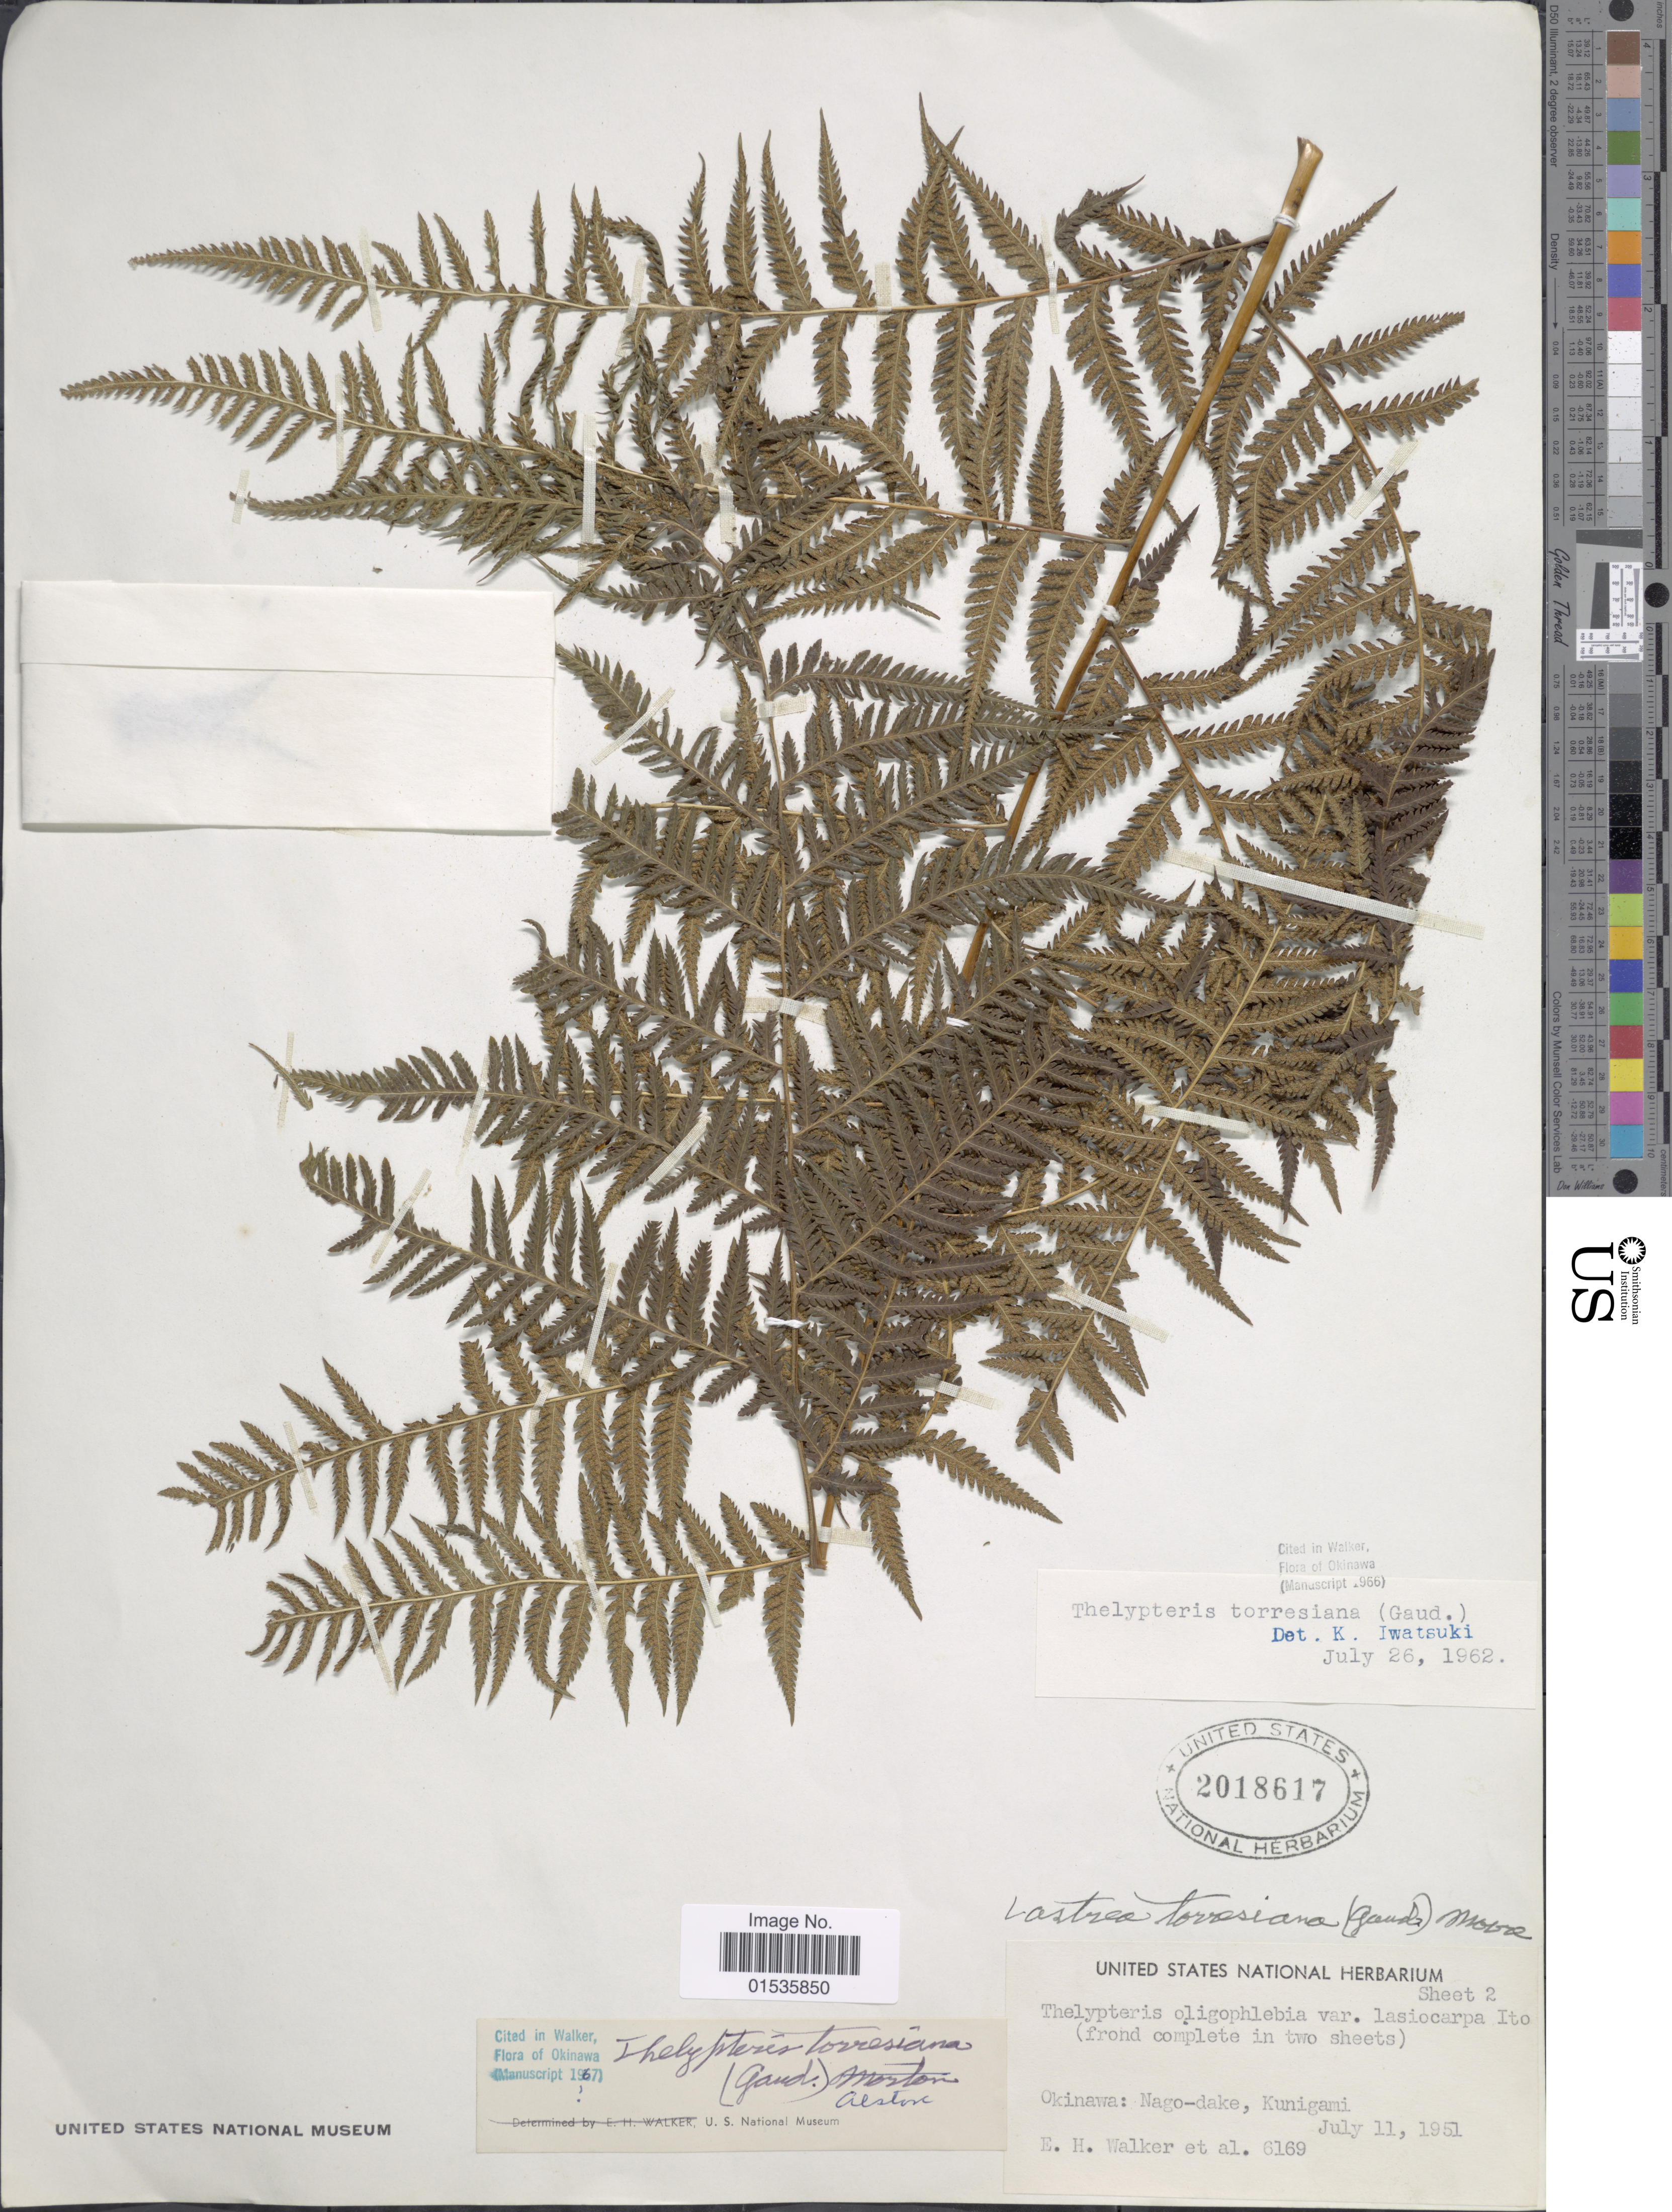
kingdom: Plantae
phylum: Tracheophyta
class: Polypodiopsida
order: Polypodiales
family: Thelypteridaceae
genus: Macrothelypteris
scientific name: Macrothelypteris torresiana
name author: (Gaudich.) Ching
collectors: E. H. Walker & et al.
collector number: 6169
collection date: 1951-07-11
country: Japan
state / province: Okinawa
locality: Okinawa: Nago-dake. Kunigami.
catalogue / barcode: US 2018617